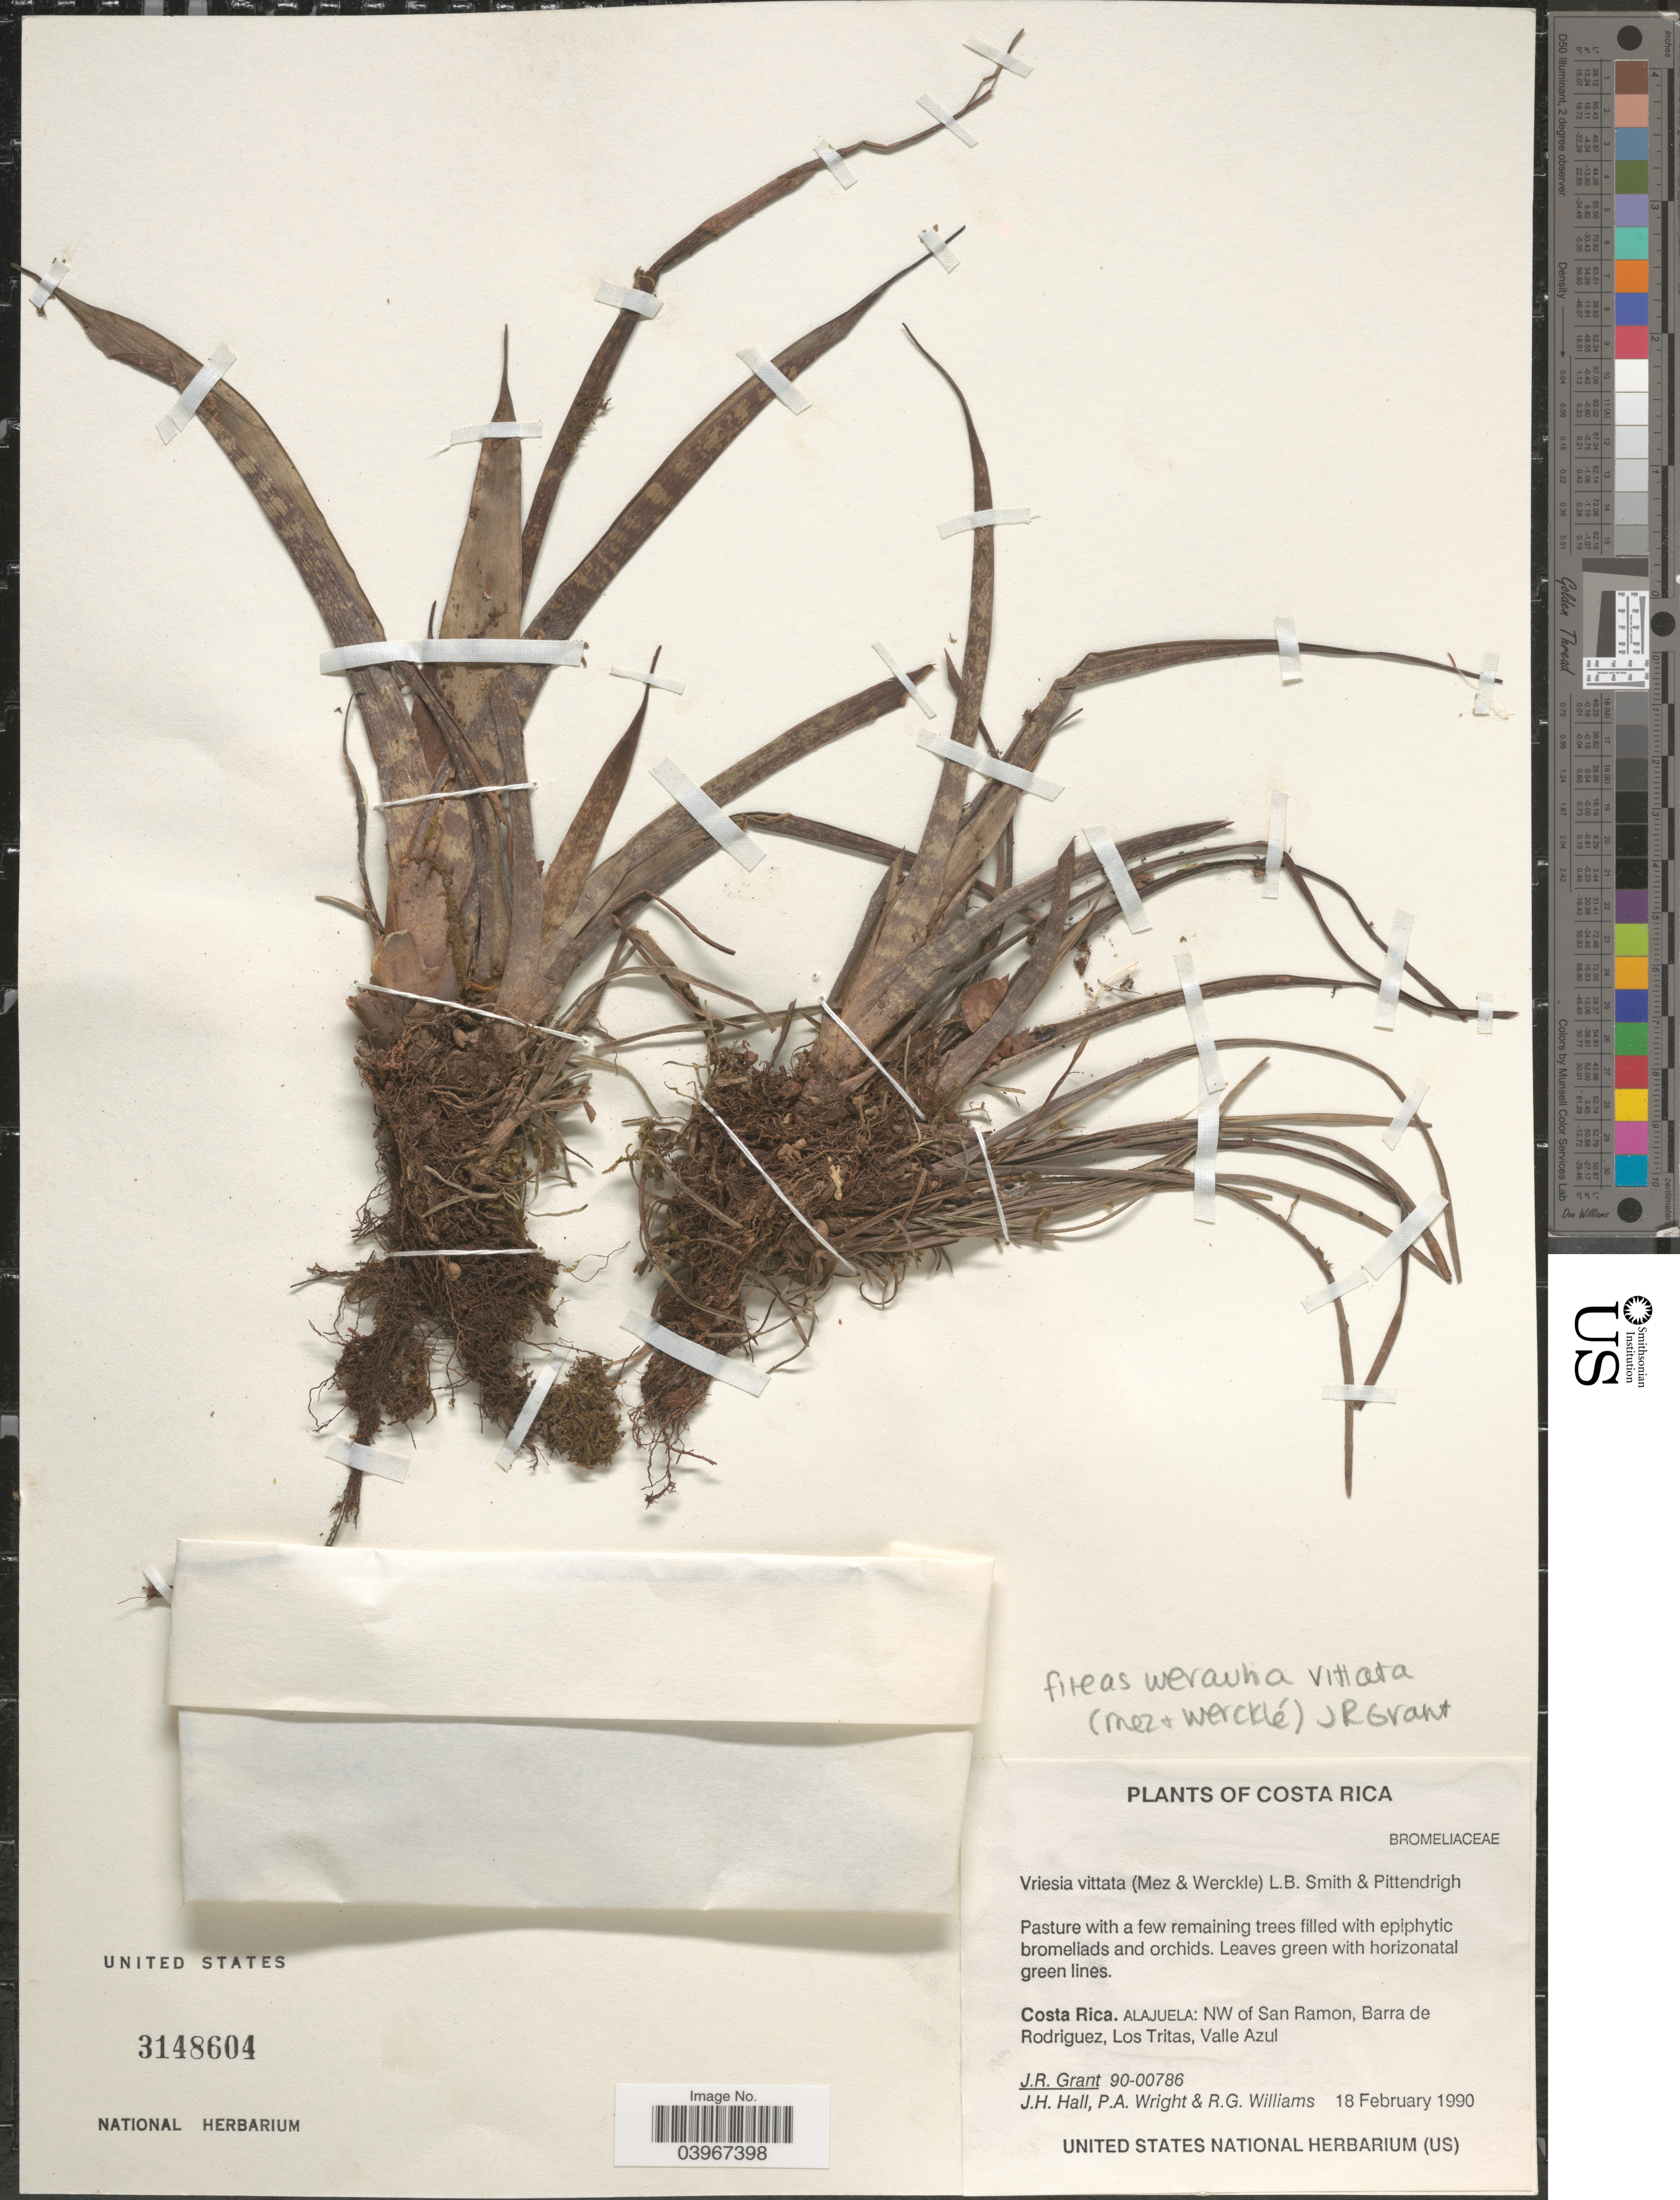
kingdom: Plantae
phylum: Tracheophyta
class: Liliopsida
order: Poales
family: Bromeliaceae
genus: Werauhia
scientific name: Werauhia vittata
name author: (Mez & Wercklé) J.R. Grant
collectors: J. Grant, J. Hall, P. A. Wright & R. G. Williams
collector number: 90-00786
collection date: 1990-02-18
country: Costa Rica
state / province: Alajuela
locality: NW of San Ramon, Barra de Rodriguez, Los Tritas, Valle Azul.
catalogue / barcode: US 3148604